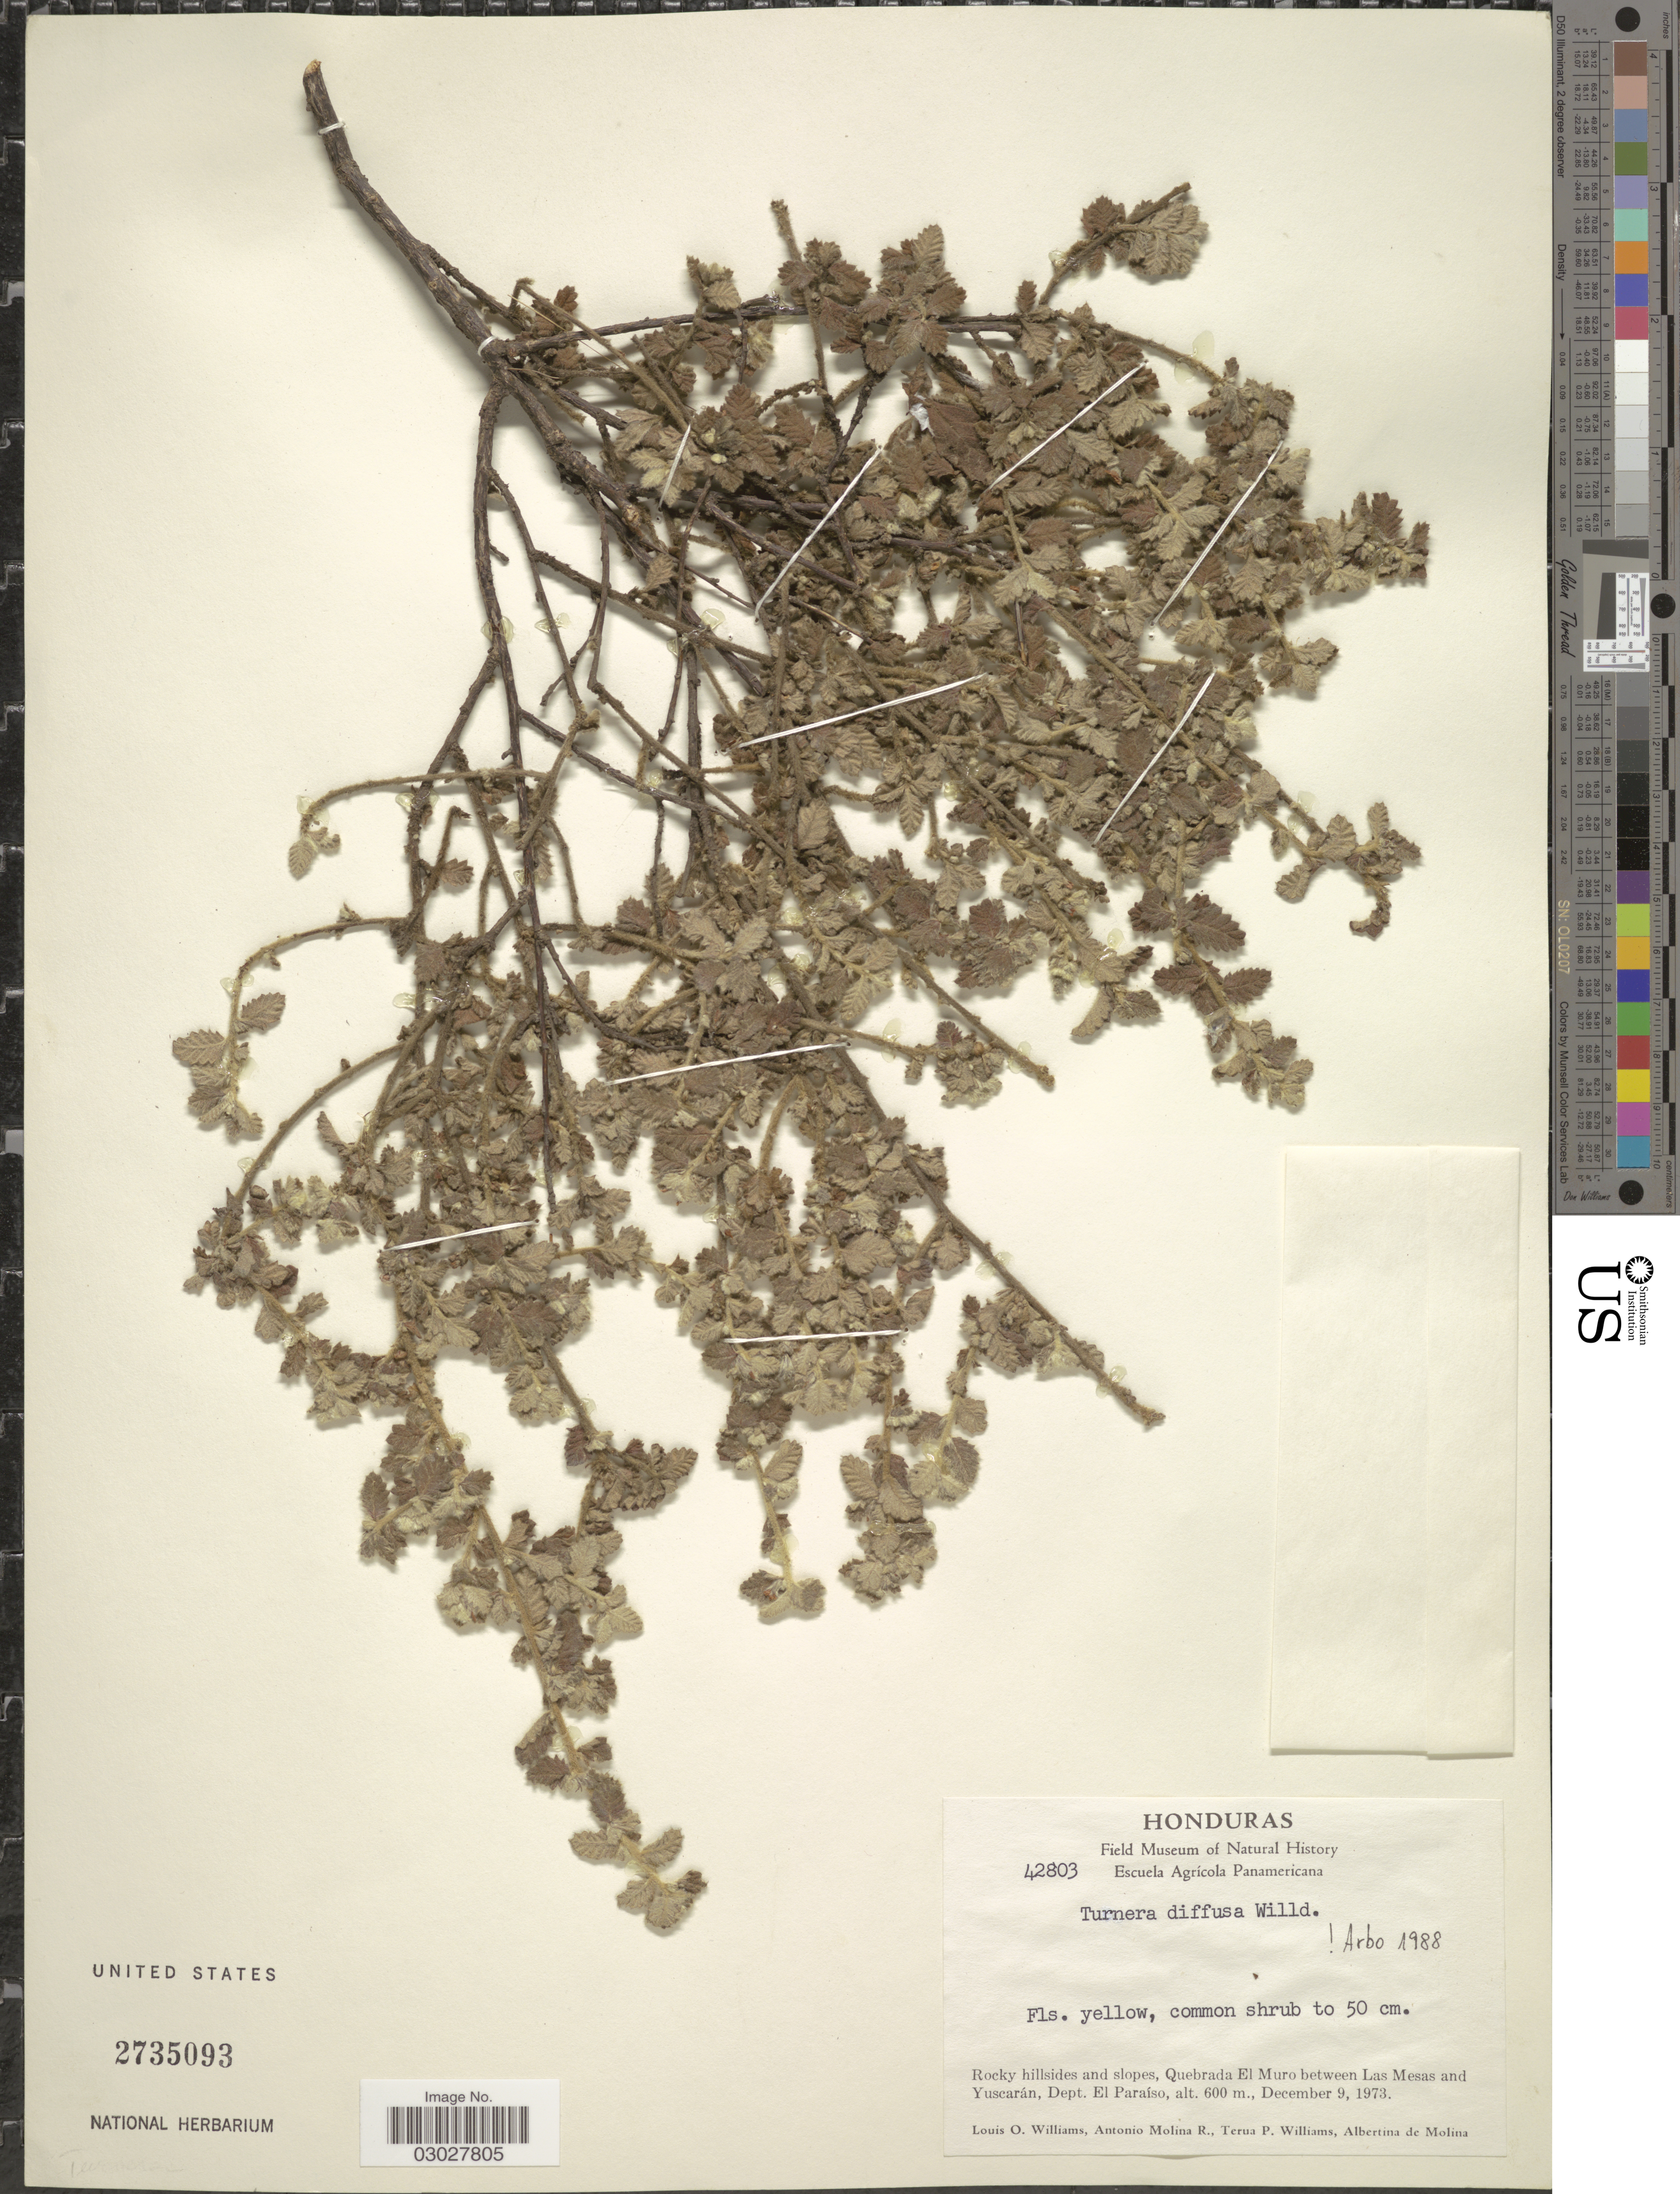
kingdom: Plantae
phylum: Tracheophyta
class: Magnoliopsida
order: Malpighiales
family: Turneraceae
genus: Turnera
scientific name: Turnera diffusa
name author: Willd. ex Schult.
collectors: L. O. Williams, A. Molina R., T. Williams & A. R. Molina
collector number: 42803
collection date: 1973-12-09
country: Honduras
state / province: El Paraíso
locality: Quebrada El Muro between Las Mesas and Yuscarán, Dept. El Paraíso.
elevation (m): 600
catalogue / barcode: US 2735093